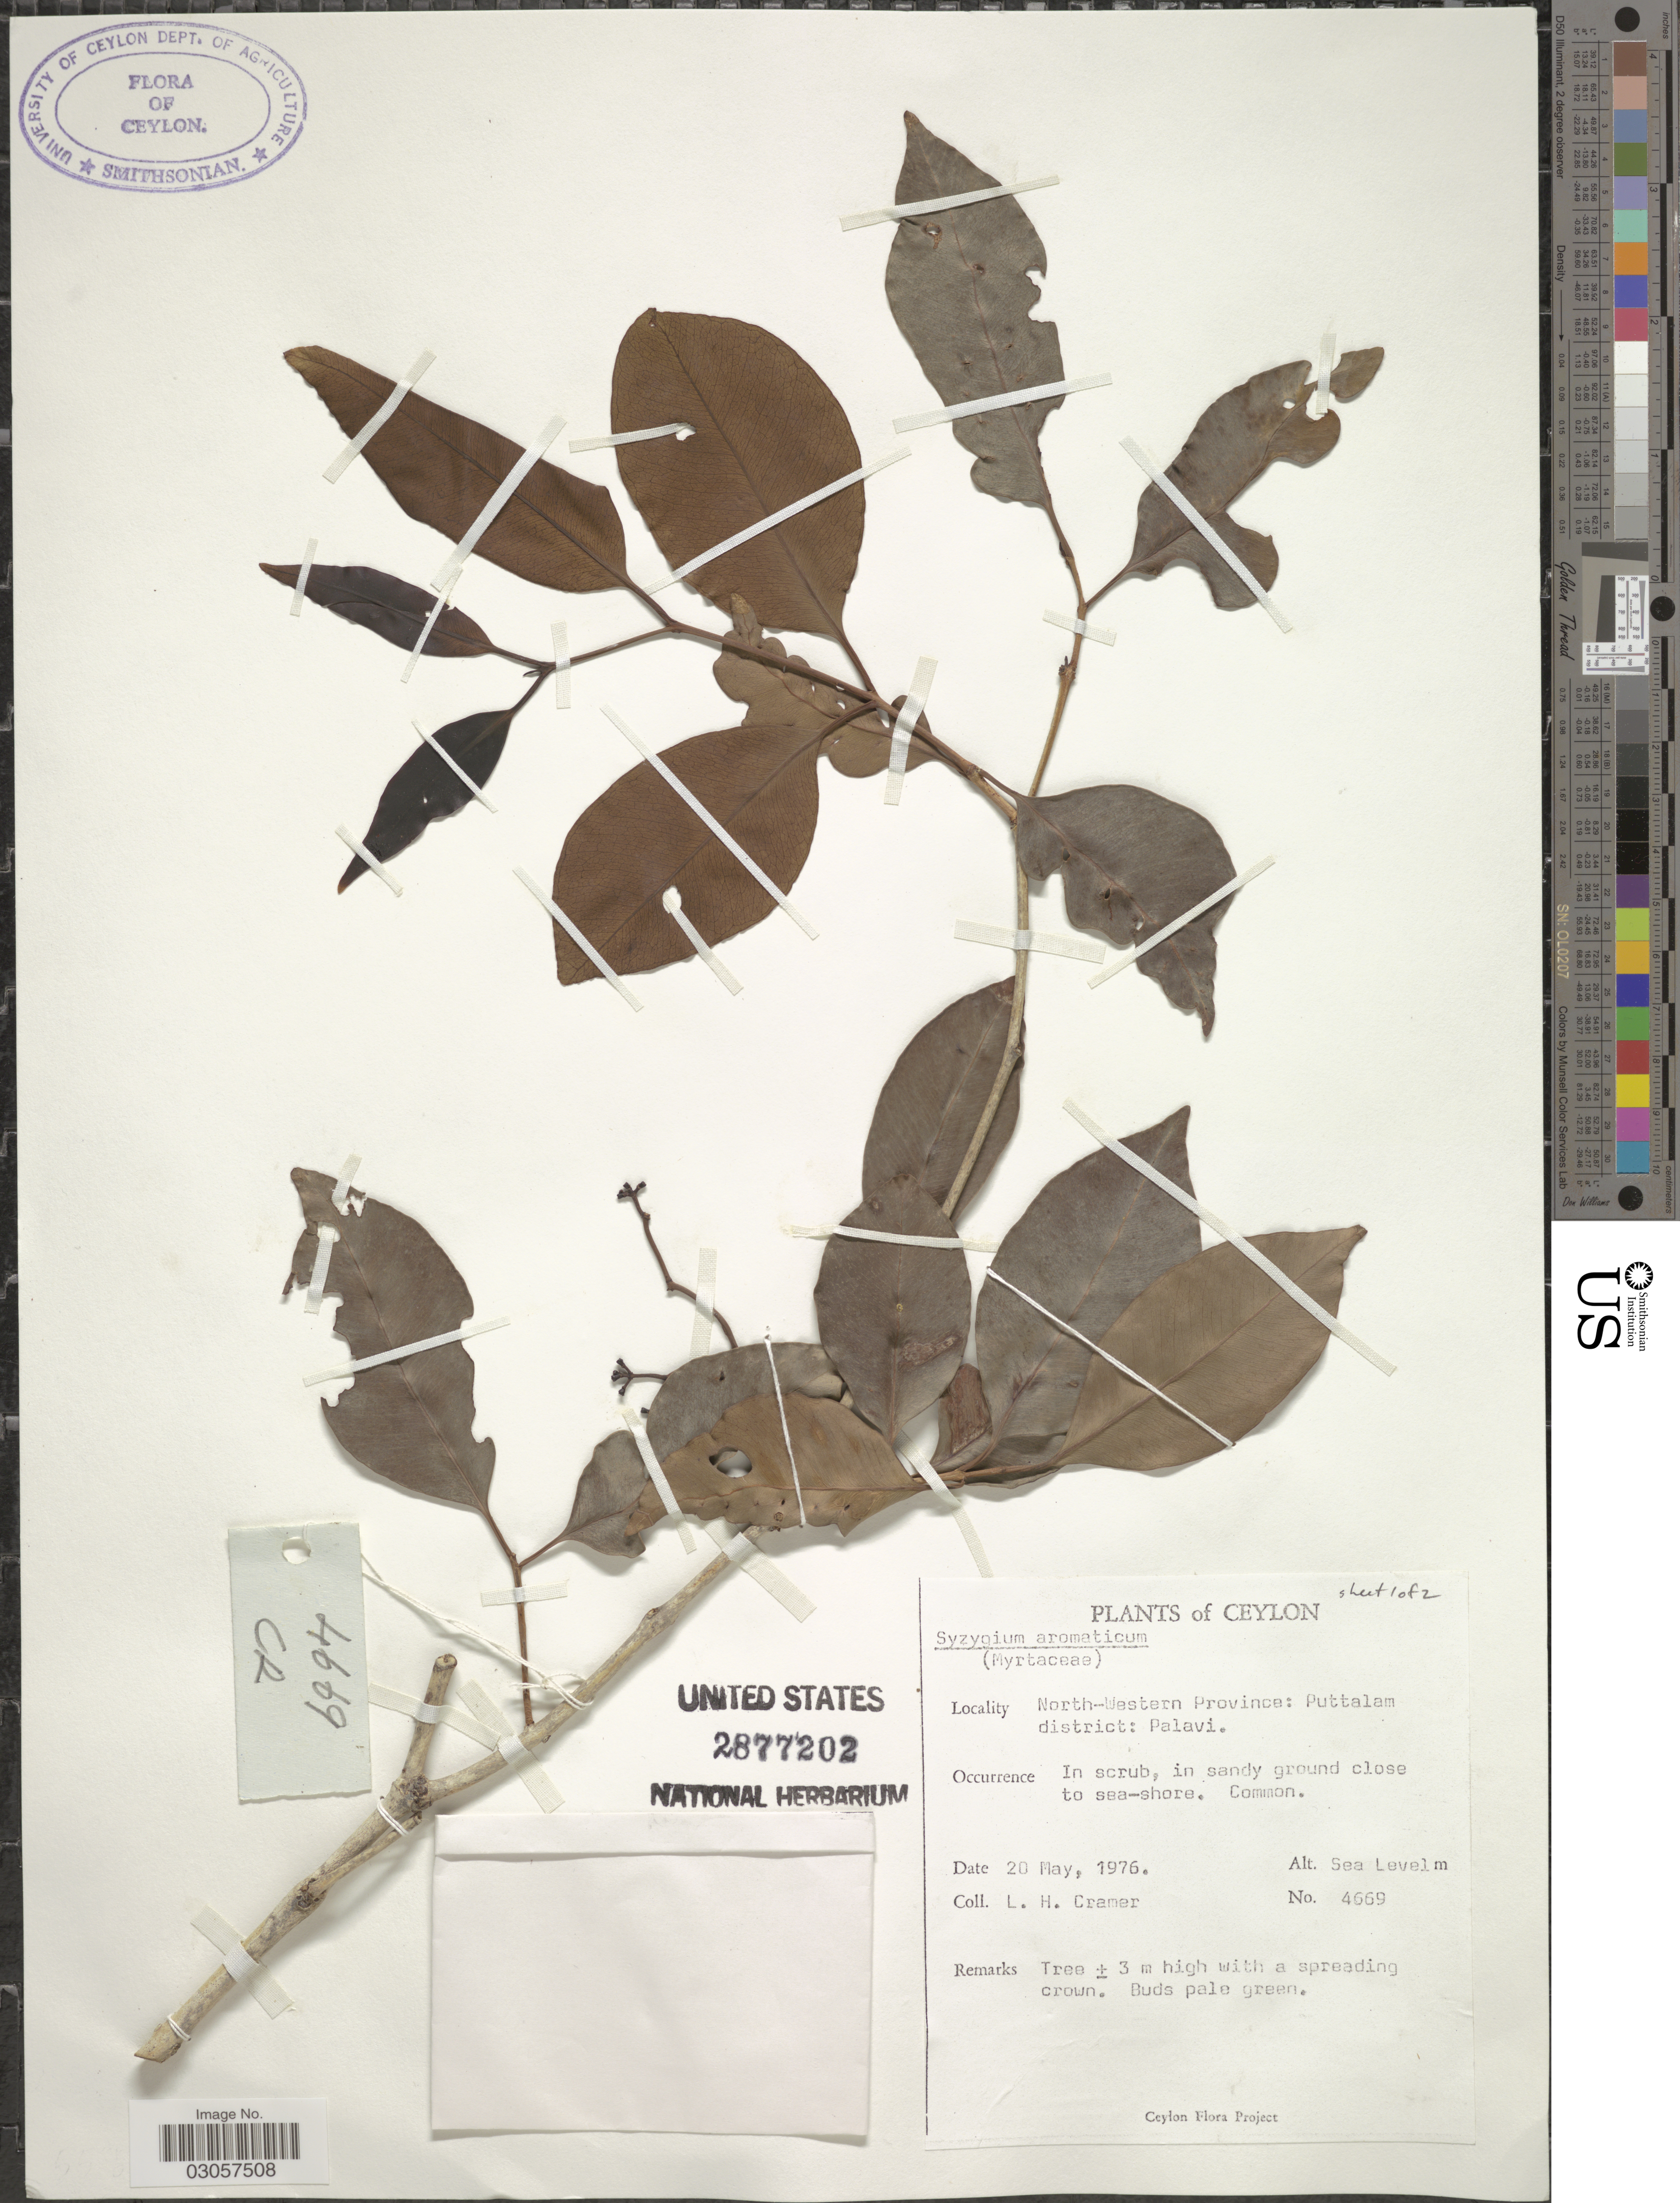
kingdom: Plantae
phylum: Tracheophyta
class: Magnoliopsida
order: Myrtales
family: Myrtaceae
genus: Syzygium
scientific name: Syzygium aromaticum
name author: (L.) Merr. & L.M. Perry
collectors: L. H. Cramer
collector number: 4669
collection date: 1976-05-20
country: Sri Lanka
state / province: North Western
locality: Ceylon, North-Western Province: Puttalam district: Palavi.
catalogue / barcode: US 2877202